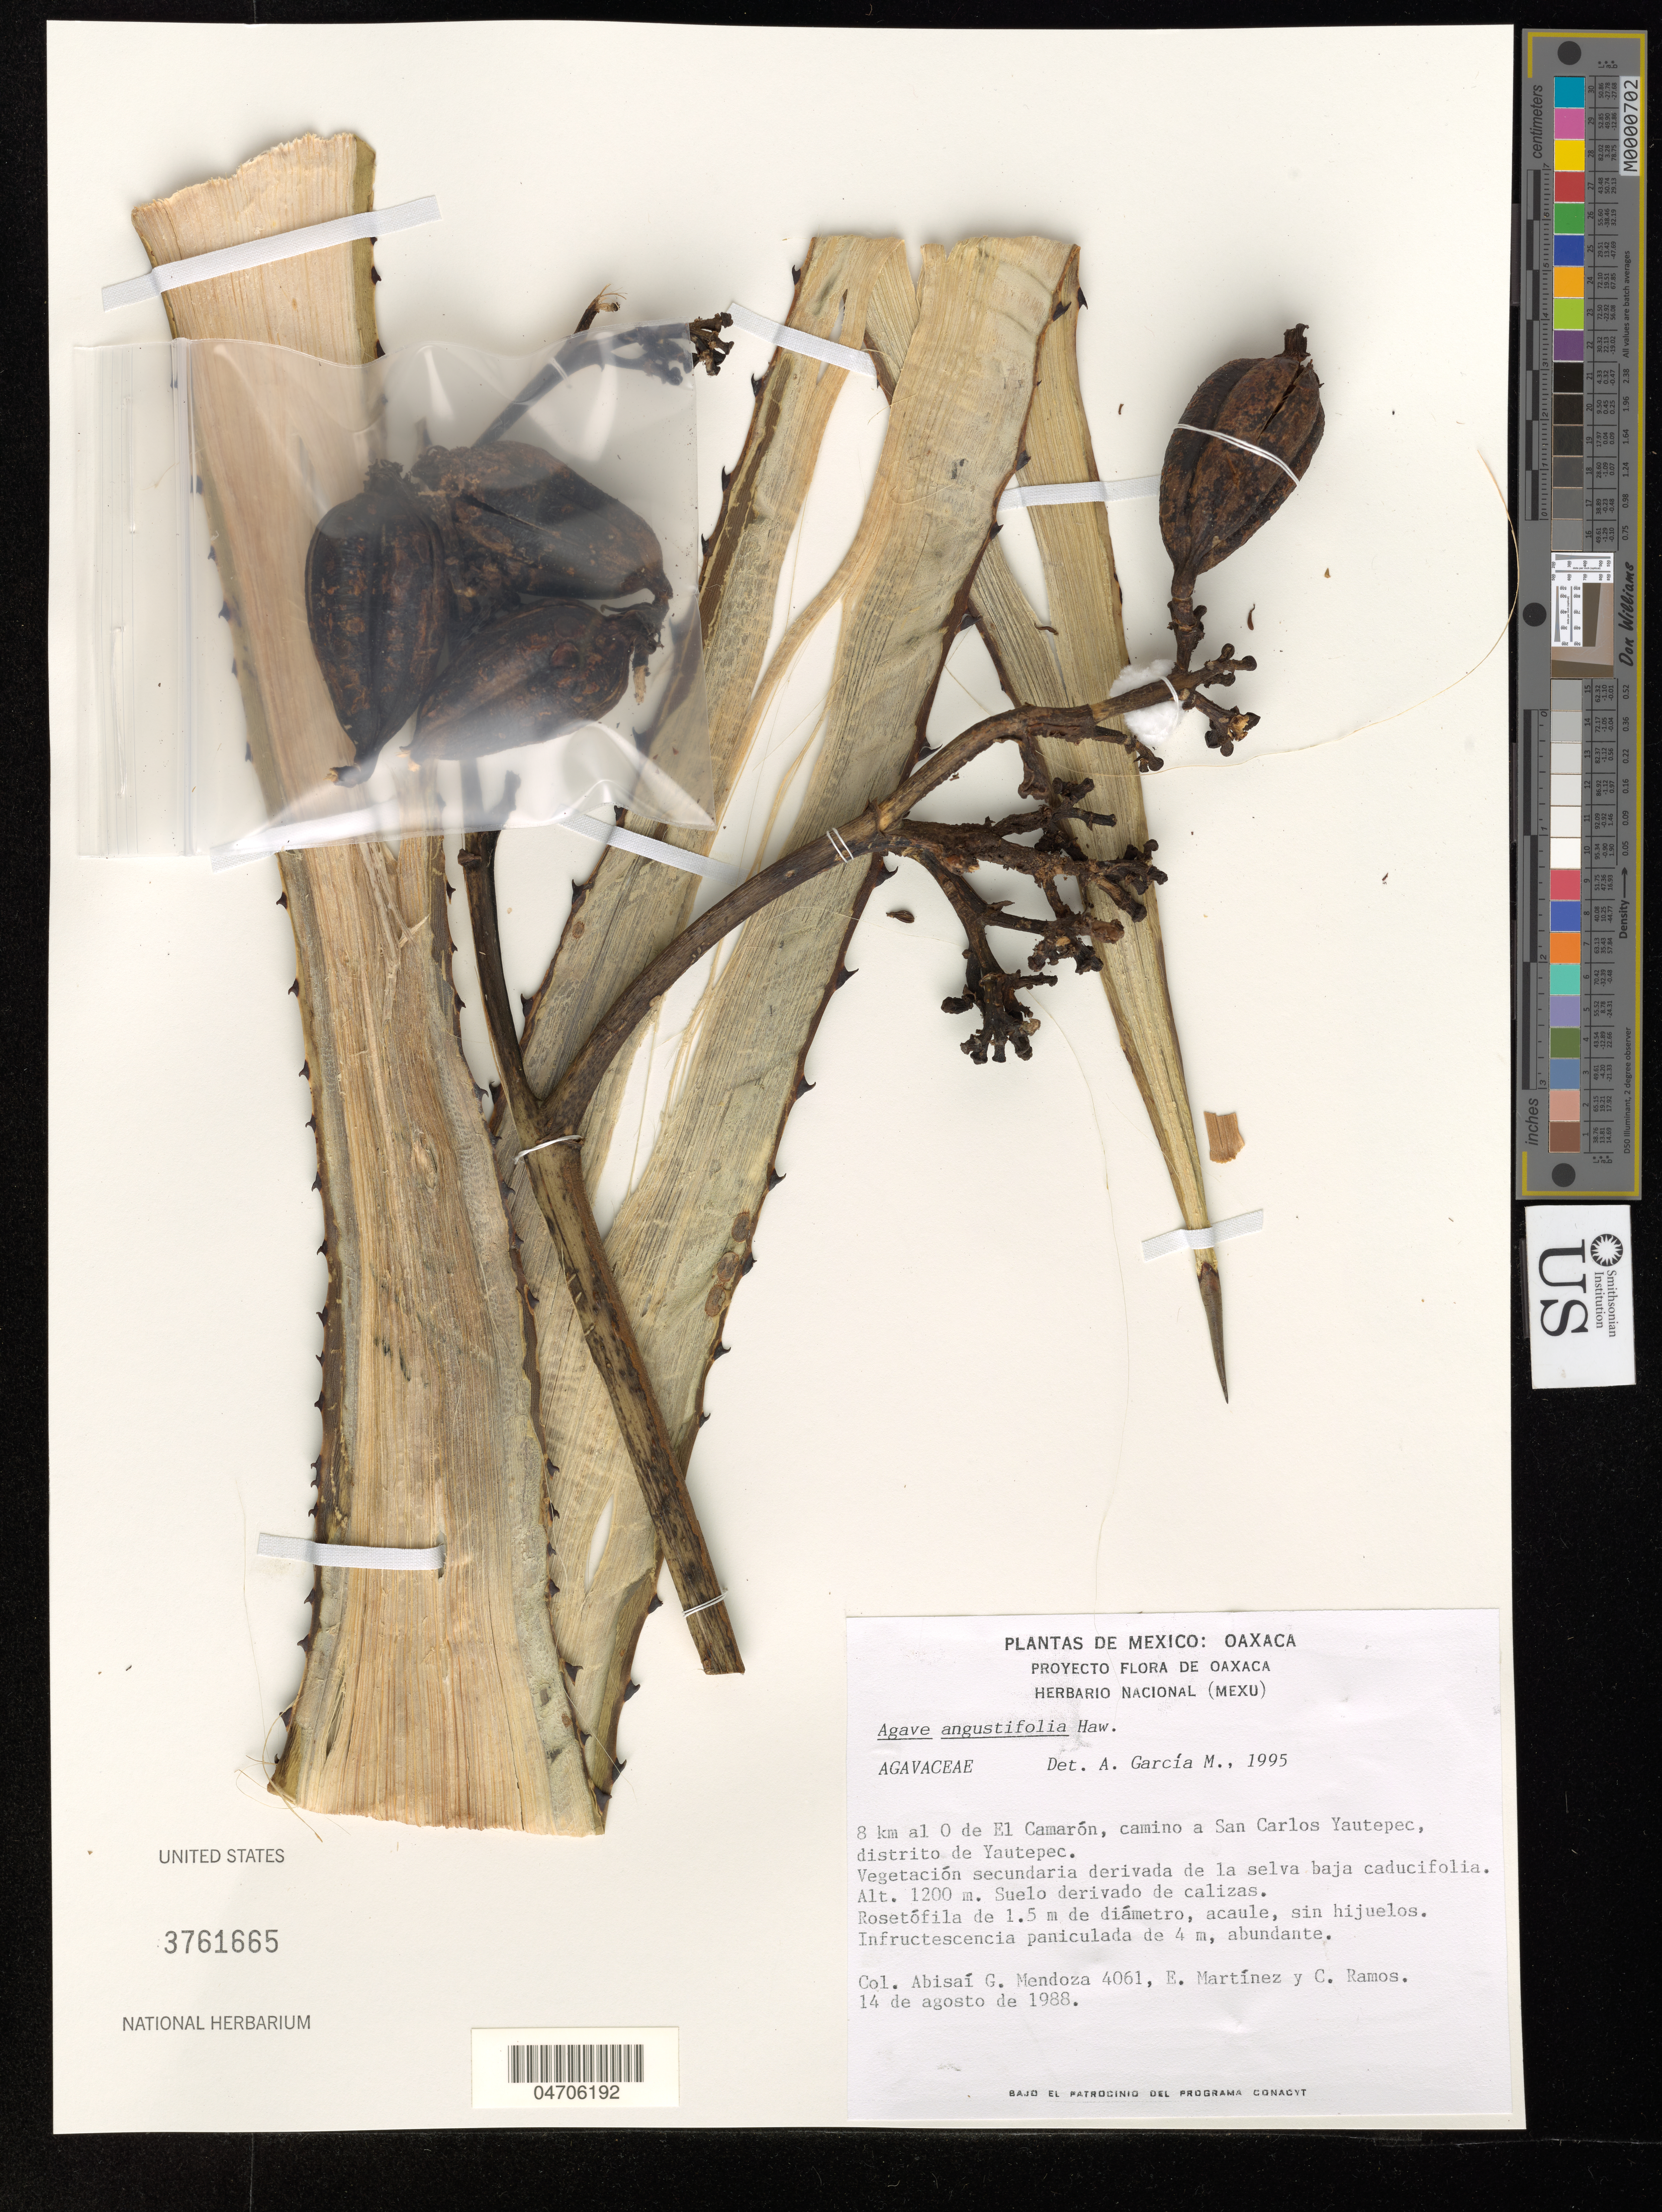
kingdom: Plantae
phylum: Tracheophyta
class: Liliopsida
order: Asparagales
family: Asparagaceae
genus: Agave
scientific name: Agave angustifolia var. sargentii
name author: Trel.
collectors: A. García-Mendoza, E. Martínez & C. Ramos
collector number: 4061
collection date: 1988-08-14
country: Mexico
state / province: Oaxaca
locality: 8 km al O de El Camarón, camino a San Carlos Yautepec, distrito de Yautepec.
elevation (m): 1200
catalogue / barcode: US 3761665